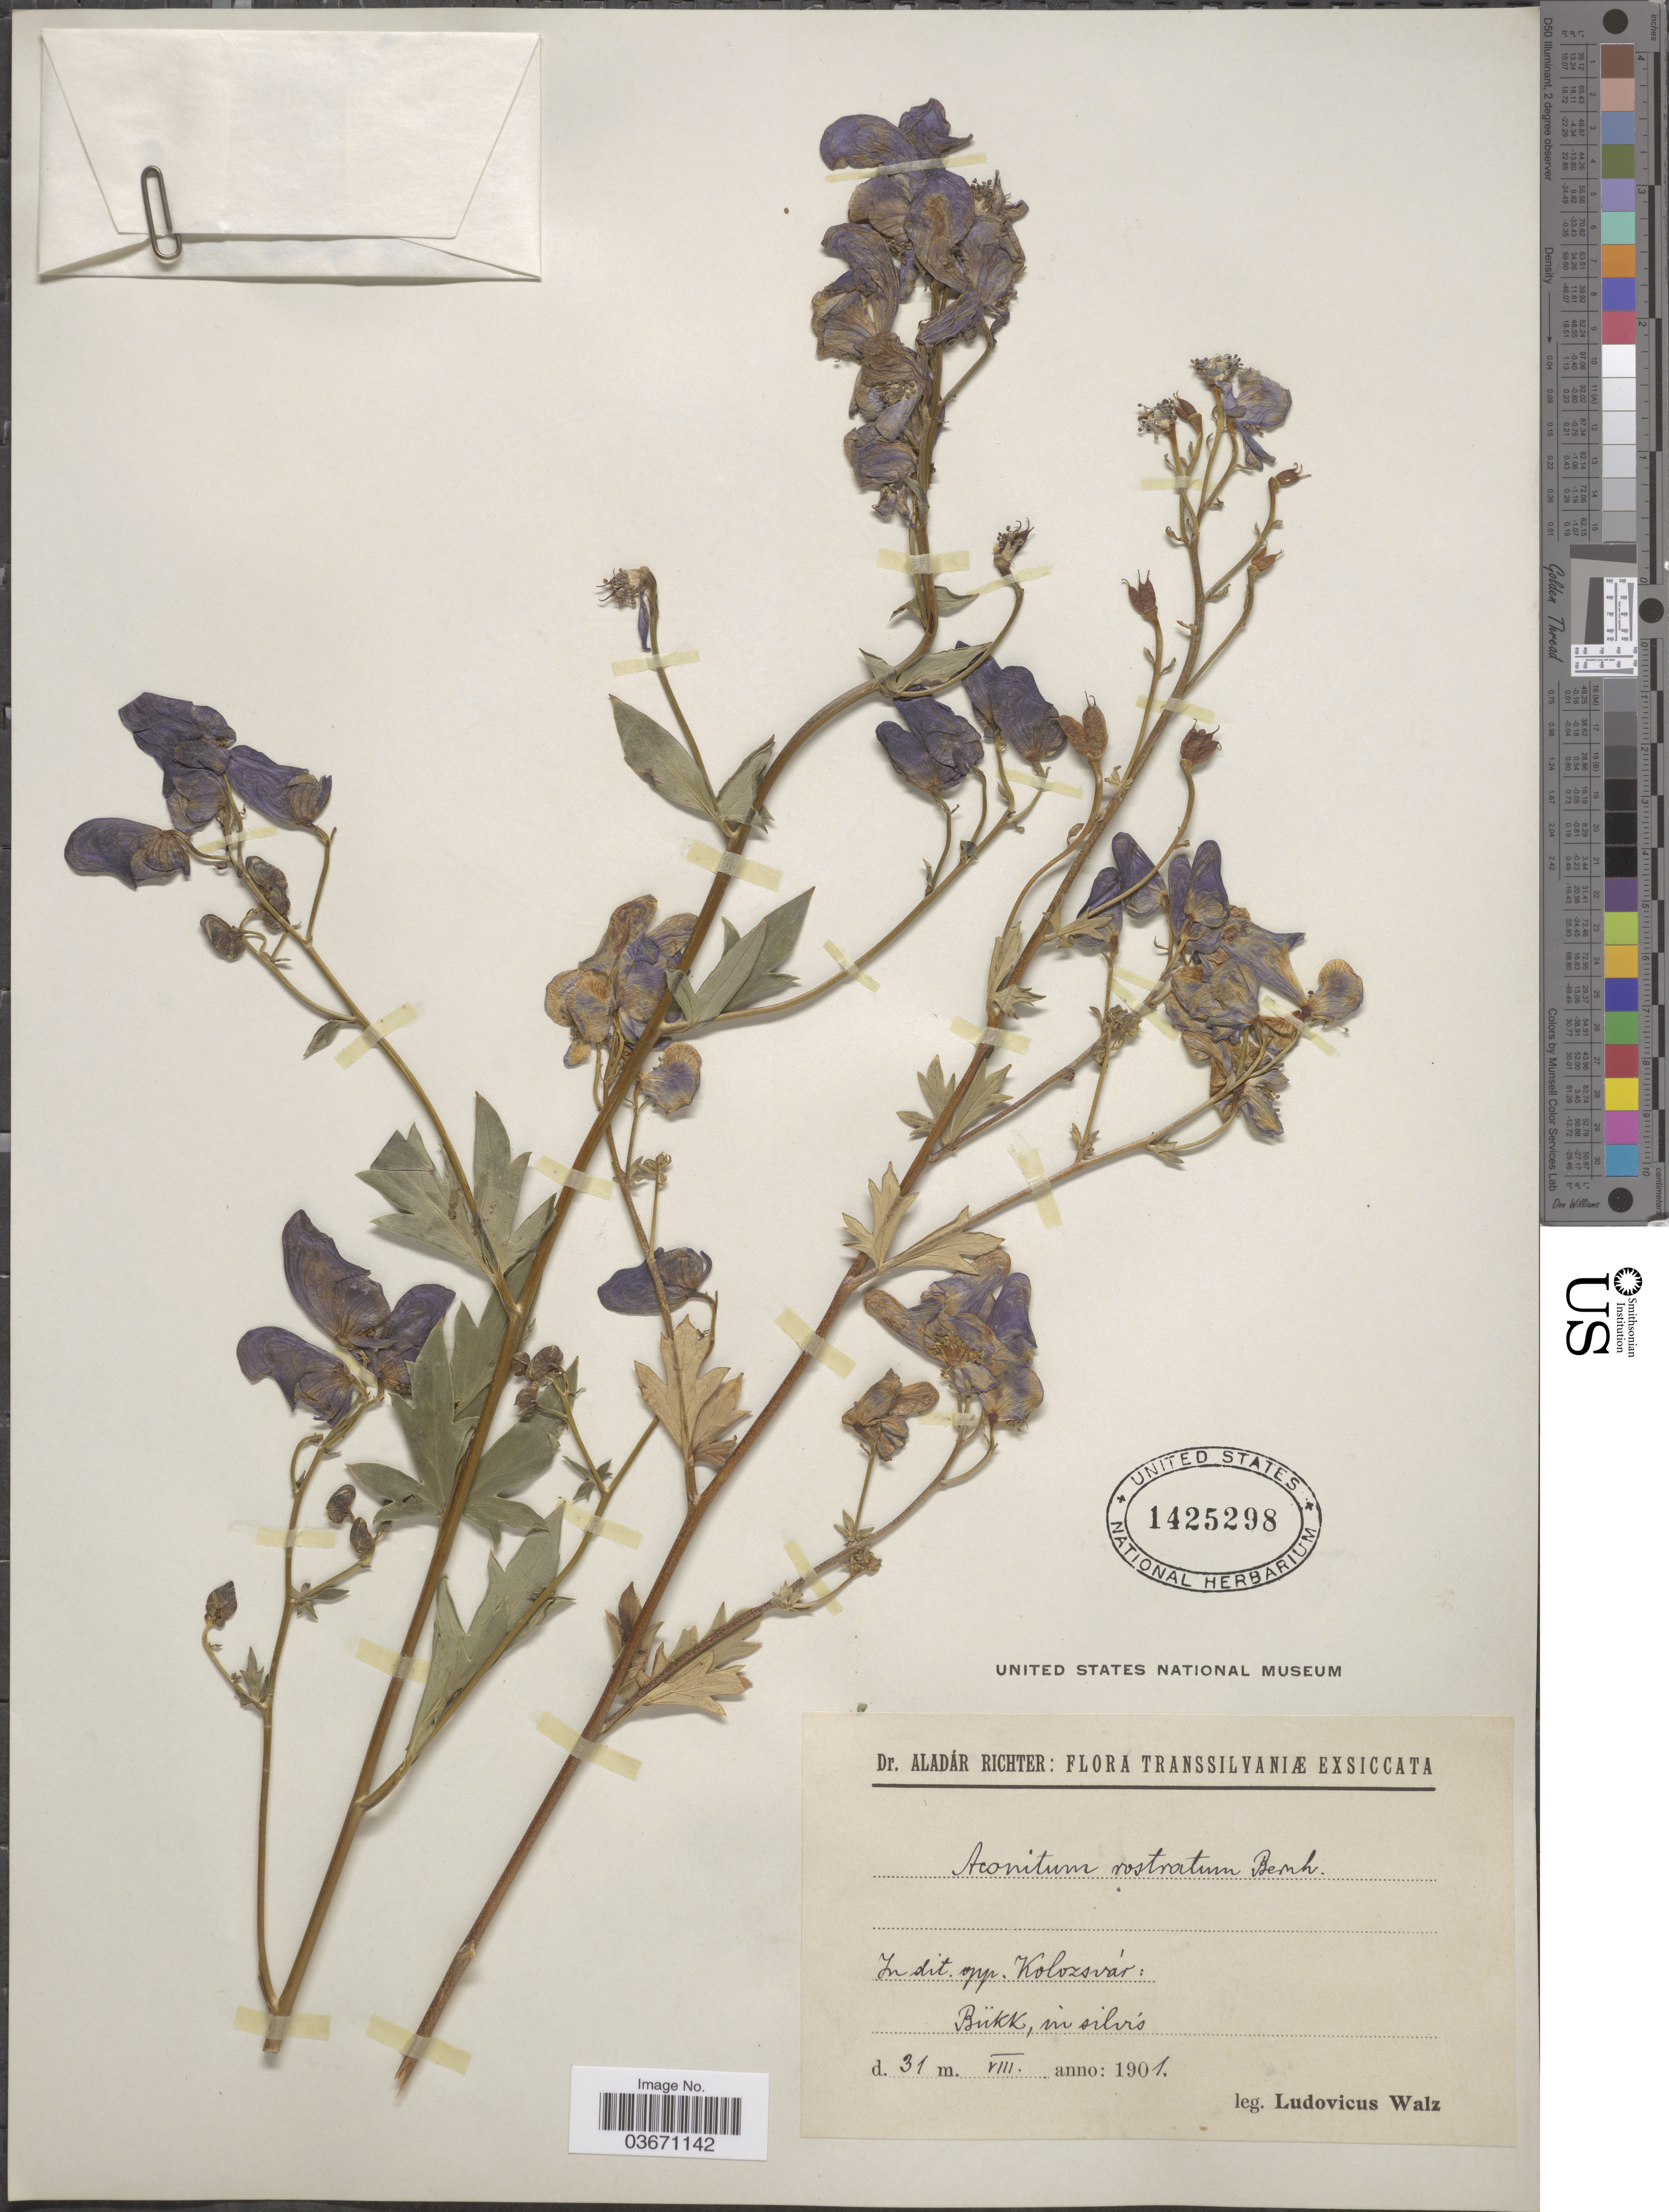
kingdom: Plantae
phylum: Tracheophyta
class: Magnoliopsida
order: Ranunculales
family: Ranunculaceae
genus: Aconitum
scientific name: Aconitum rostratum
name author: Bernh.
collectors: L. Walz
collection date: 1901-08-31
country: Romania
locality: Transsilvaniæ. In dit. opp. Kolozsvár: Bükk, in silvis.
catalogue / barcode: US 1425298